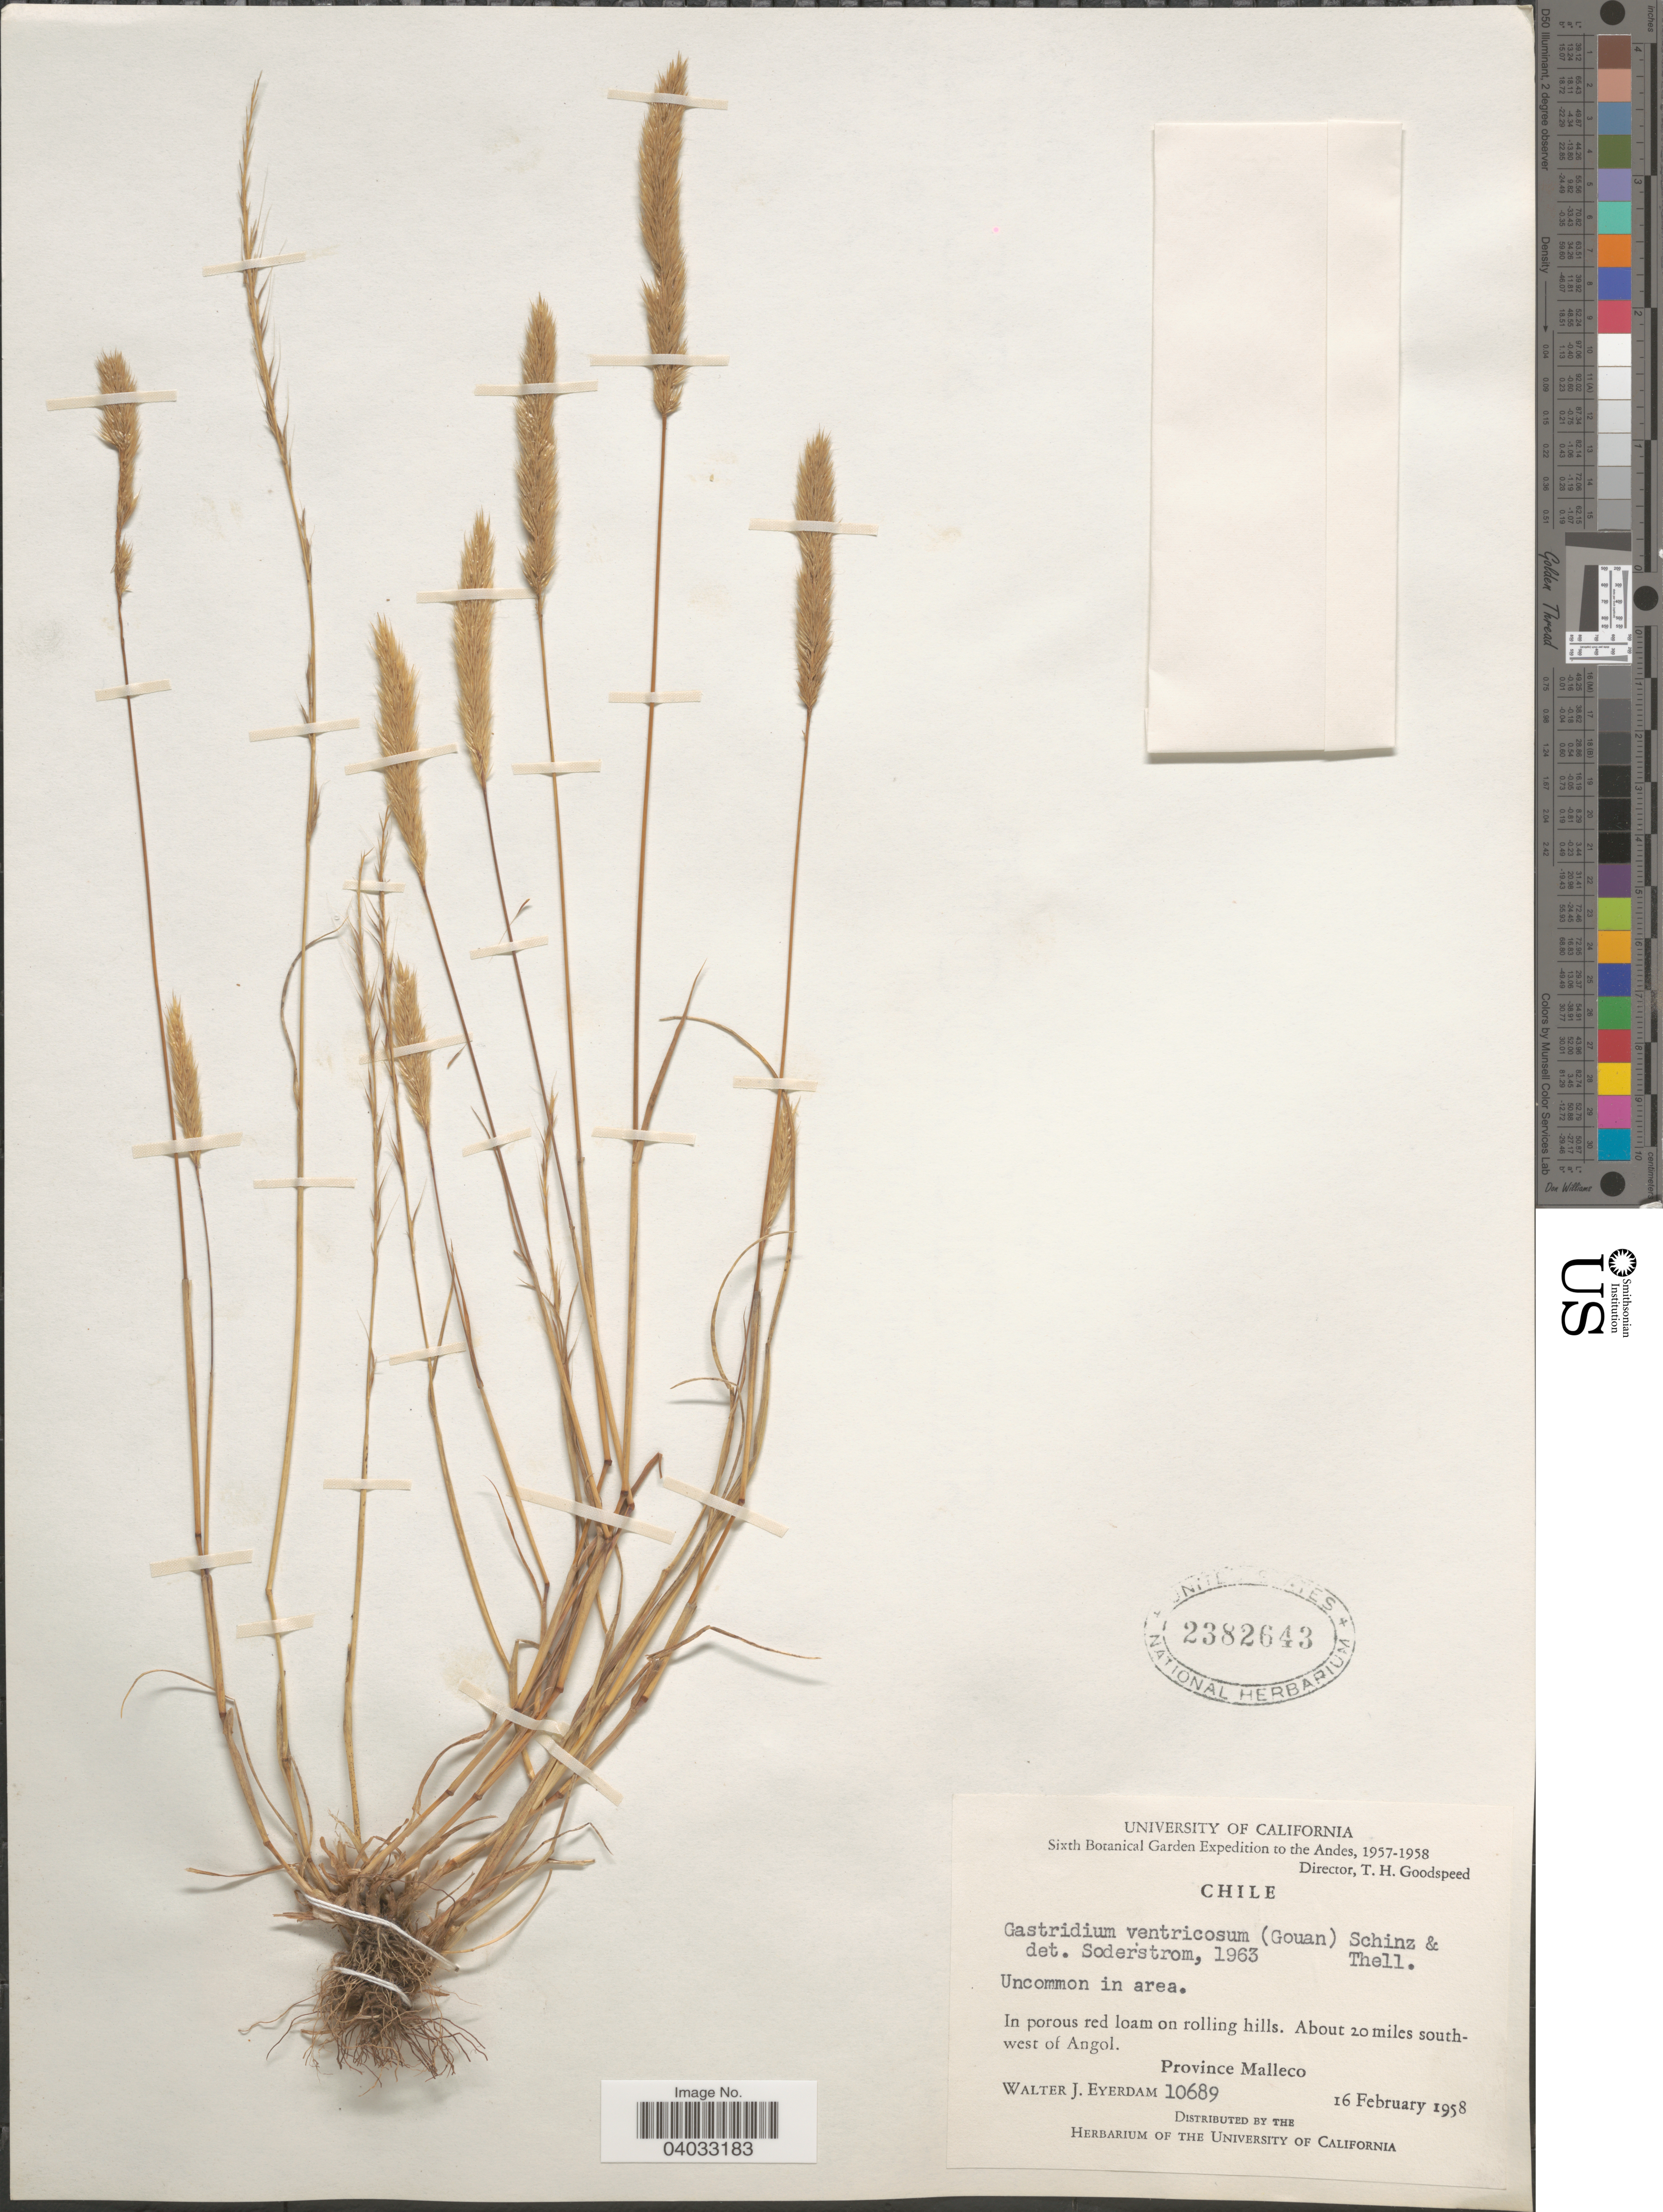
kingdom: Plantae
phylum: Tracheophyta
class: Liliopsida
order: Poales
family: Poaceae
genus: Gastridium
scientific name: Gastridium ventricosum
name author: (Gouan) Schinz & Thell.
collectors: W. J. Eyerdam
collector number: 10689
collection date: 1958-01-16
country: Chile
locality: The Andes. About 20 miles south-west of Angol. Province Malleco.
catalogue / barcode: US 2382643